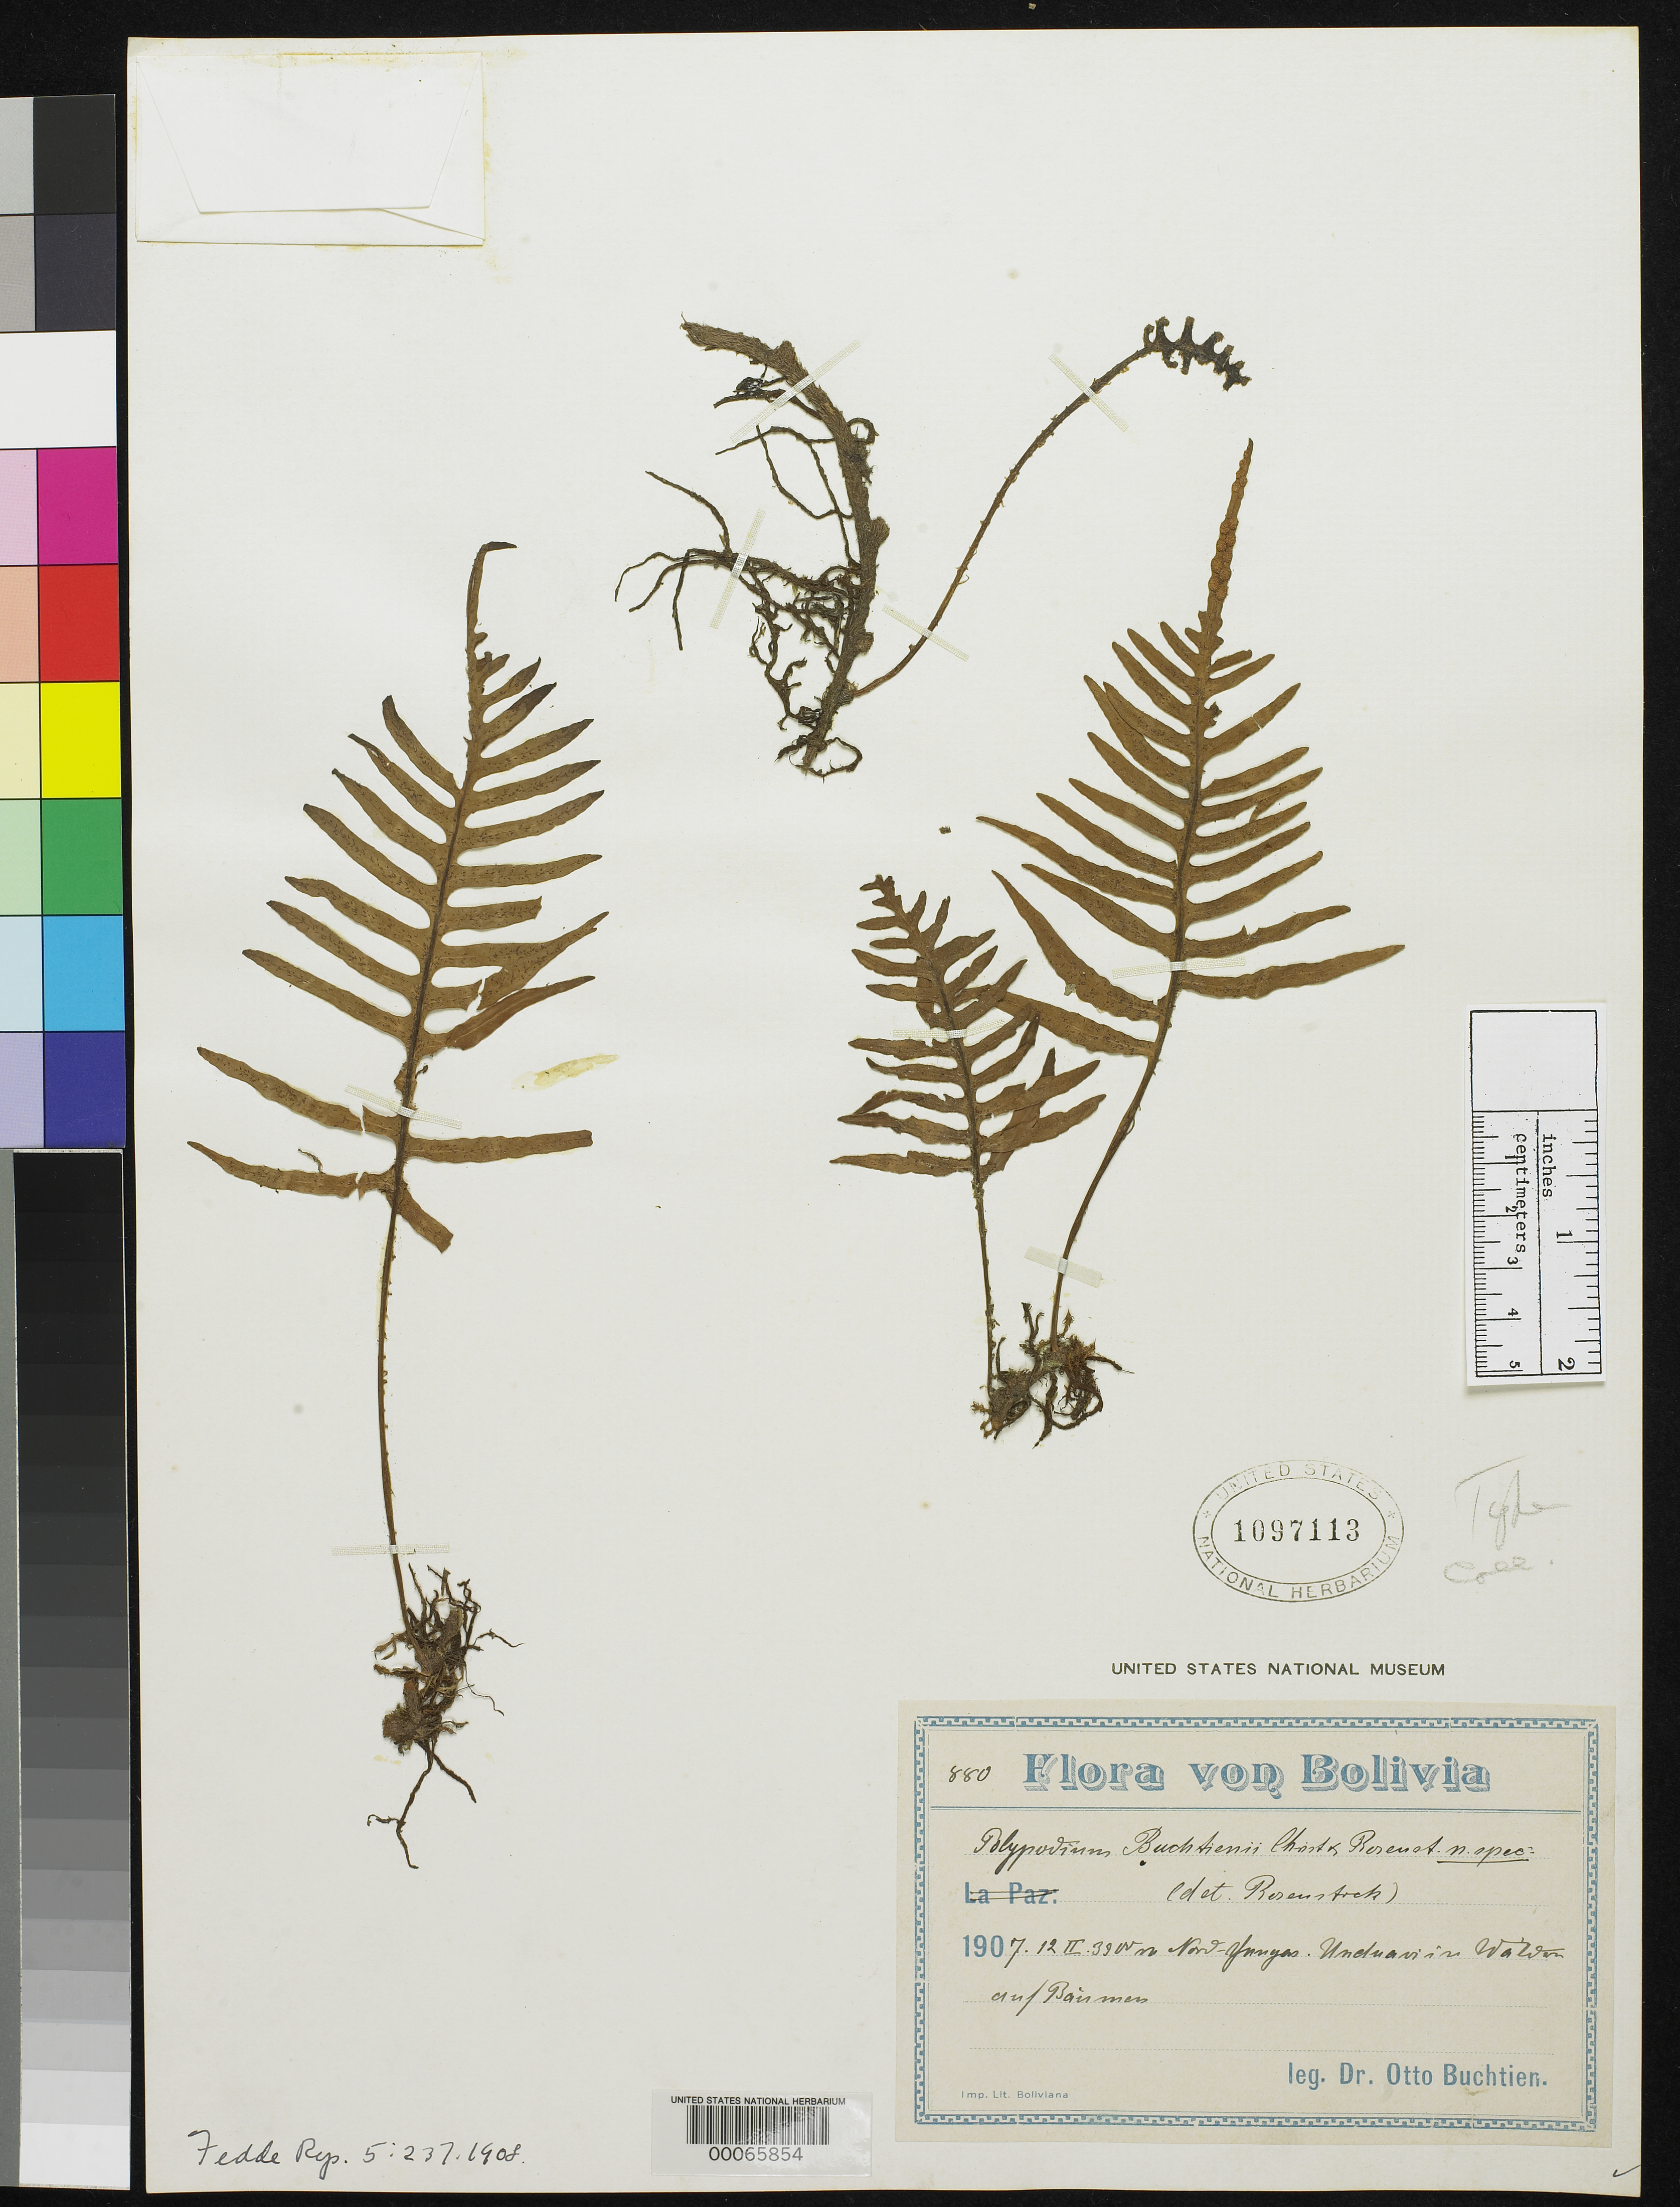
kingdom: Plantae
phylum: Tracheophyta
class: Polypodiopsida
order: Polypodiales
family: Polypodiaceae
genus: Polypodium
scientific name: Polypodium buchtienii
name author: Christ & Rosenst.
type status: Isotype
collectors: O. Buchtien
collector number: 880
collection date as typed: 12 Feb 1907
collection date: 1907-02-12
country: Bolivia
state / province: La Paz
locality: Yungas, Unduavi.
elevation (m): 3300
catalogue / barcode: US 1097113